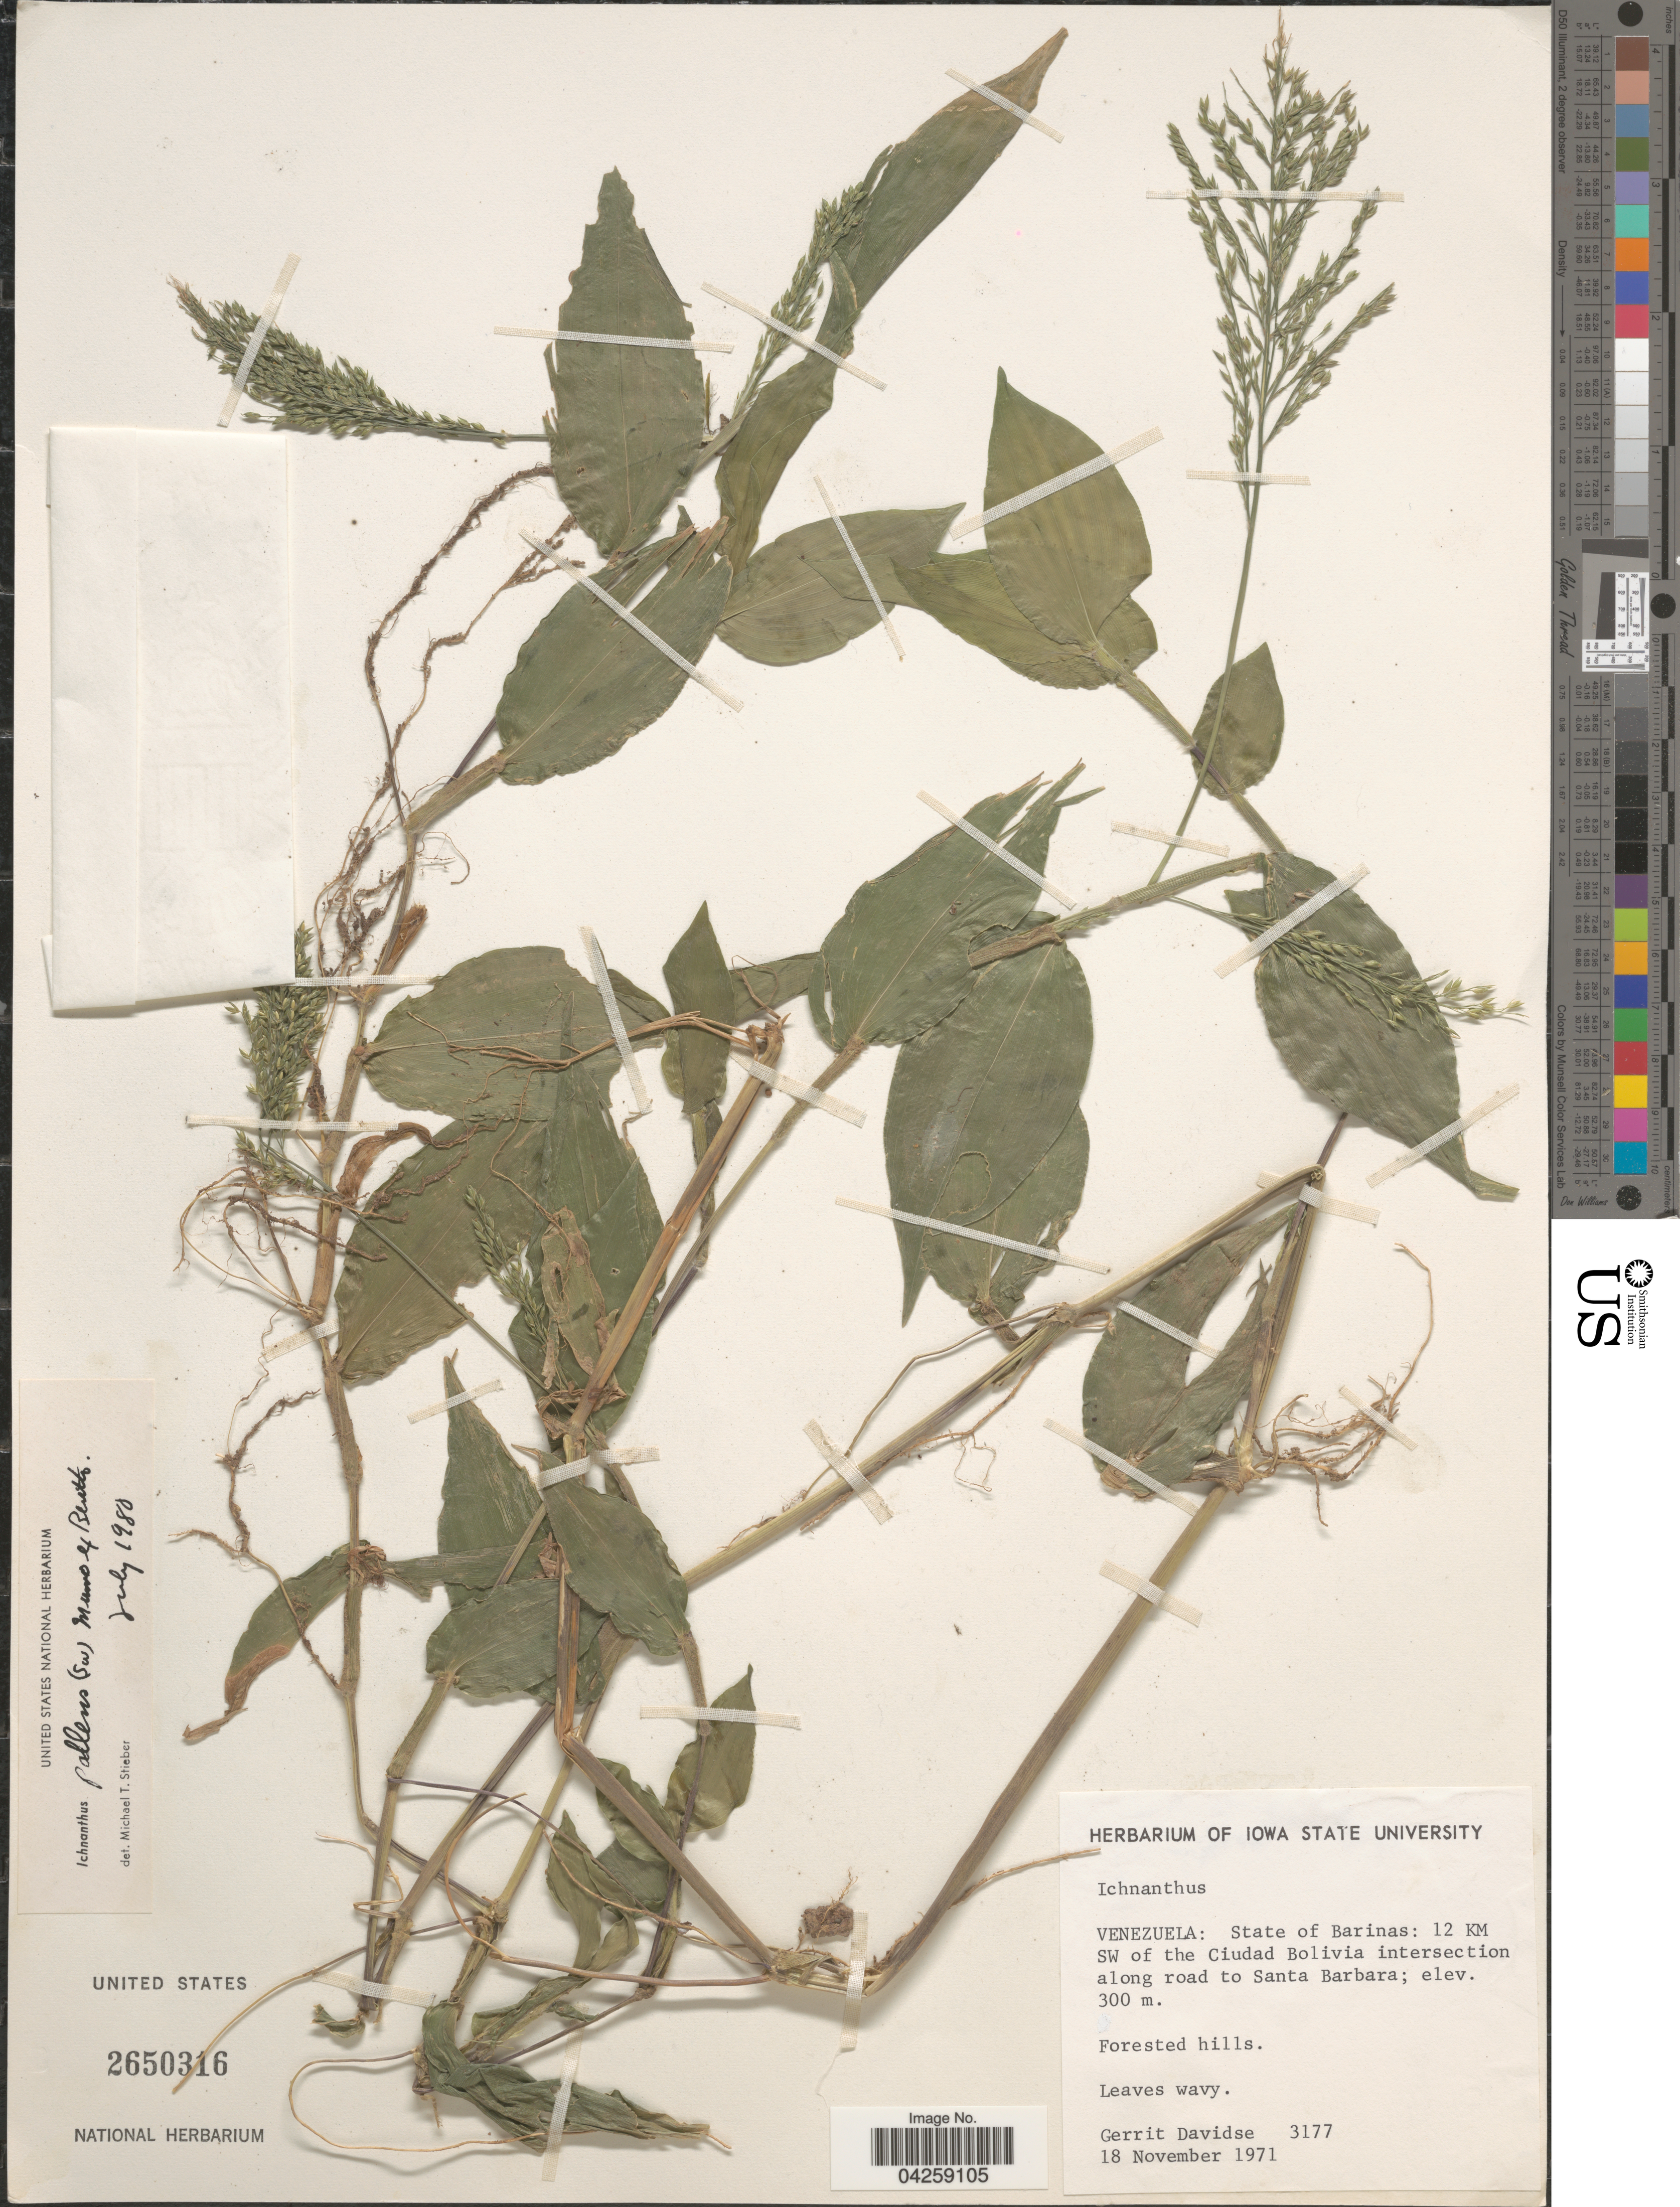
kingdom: Plantae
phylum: Tracheophyta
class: Liliopsida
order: Poales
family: Poaceae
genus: Ichnanthus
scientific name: Ichnanthus pallens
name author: (Sw.) Munro ex Benth.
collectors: G. Davidse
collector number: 3177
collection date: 1971-11-18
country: Venezuela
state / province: Barinas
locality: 12 KM SW of the Ciudad Bolivia intersection along road to Santa Barbara.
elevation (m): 300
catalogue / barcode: US 2650316